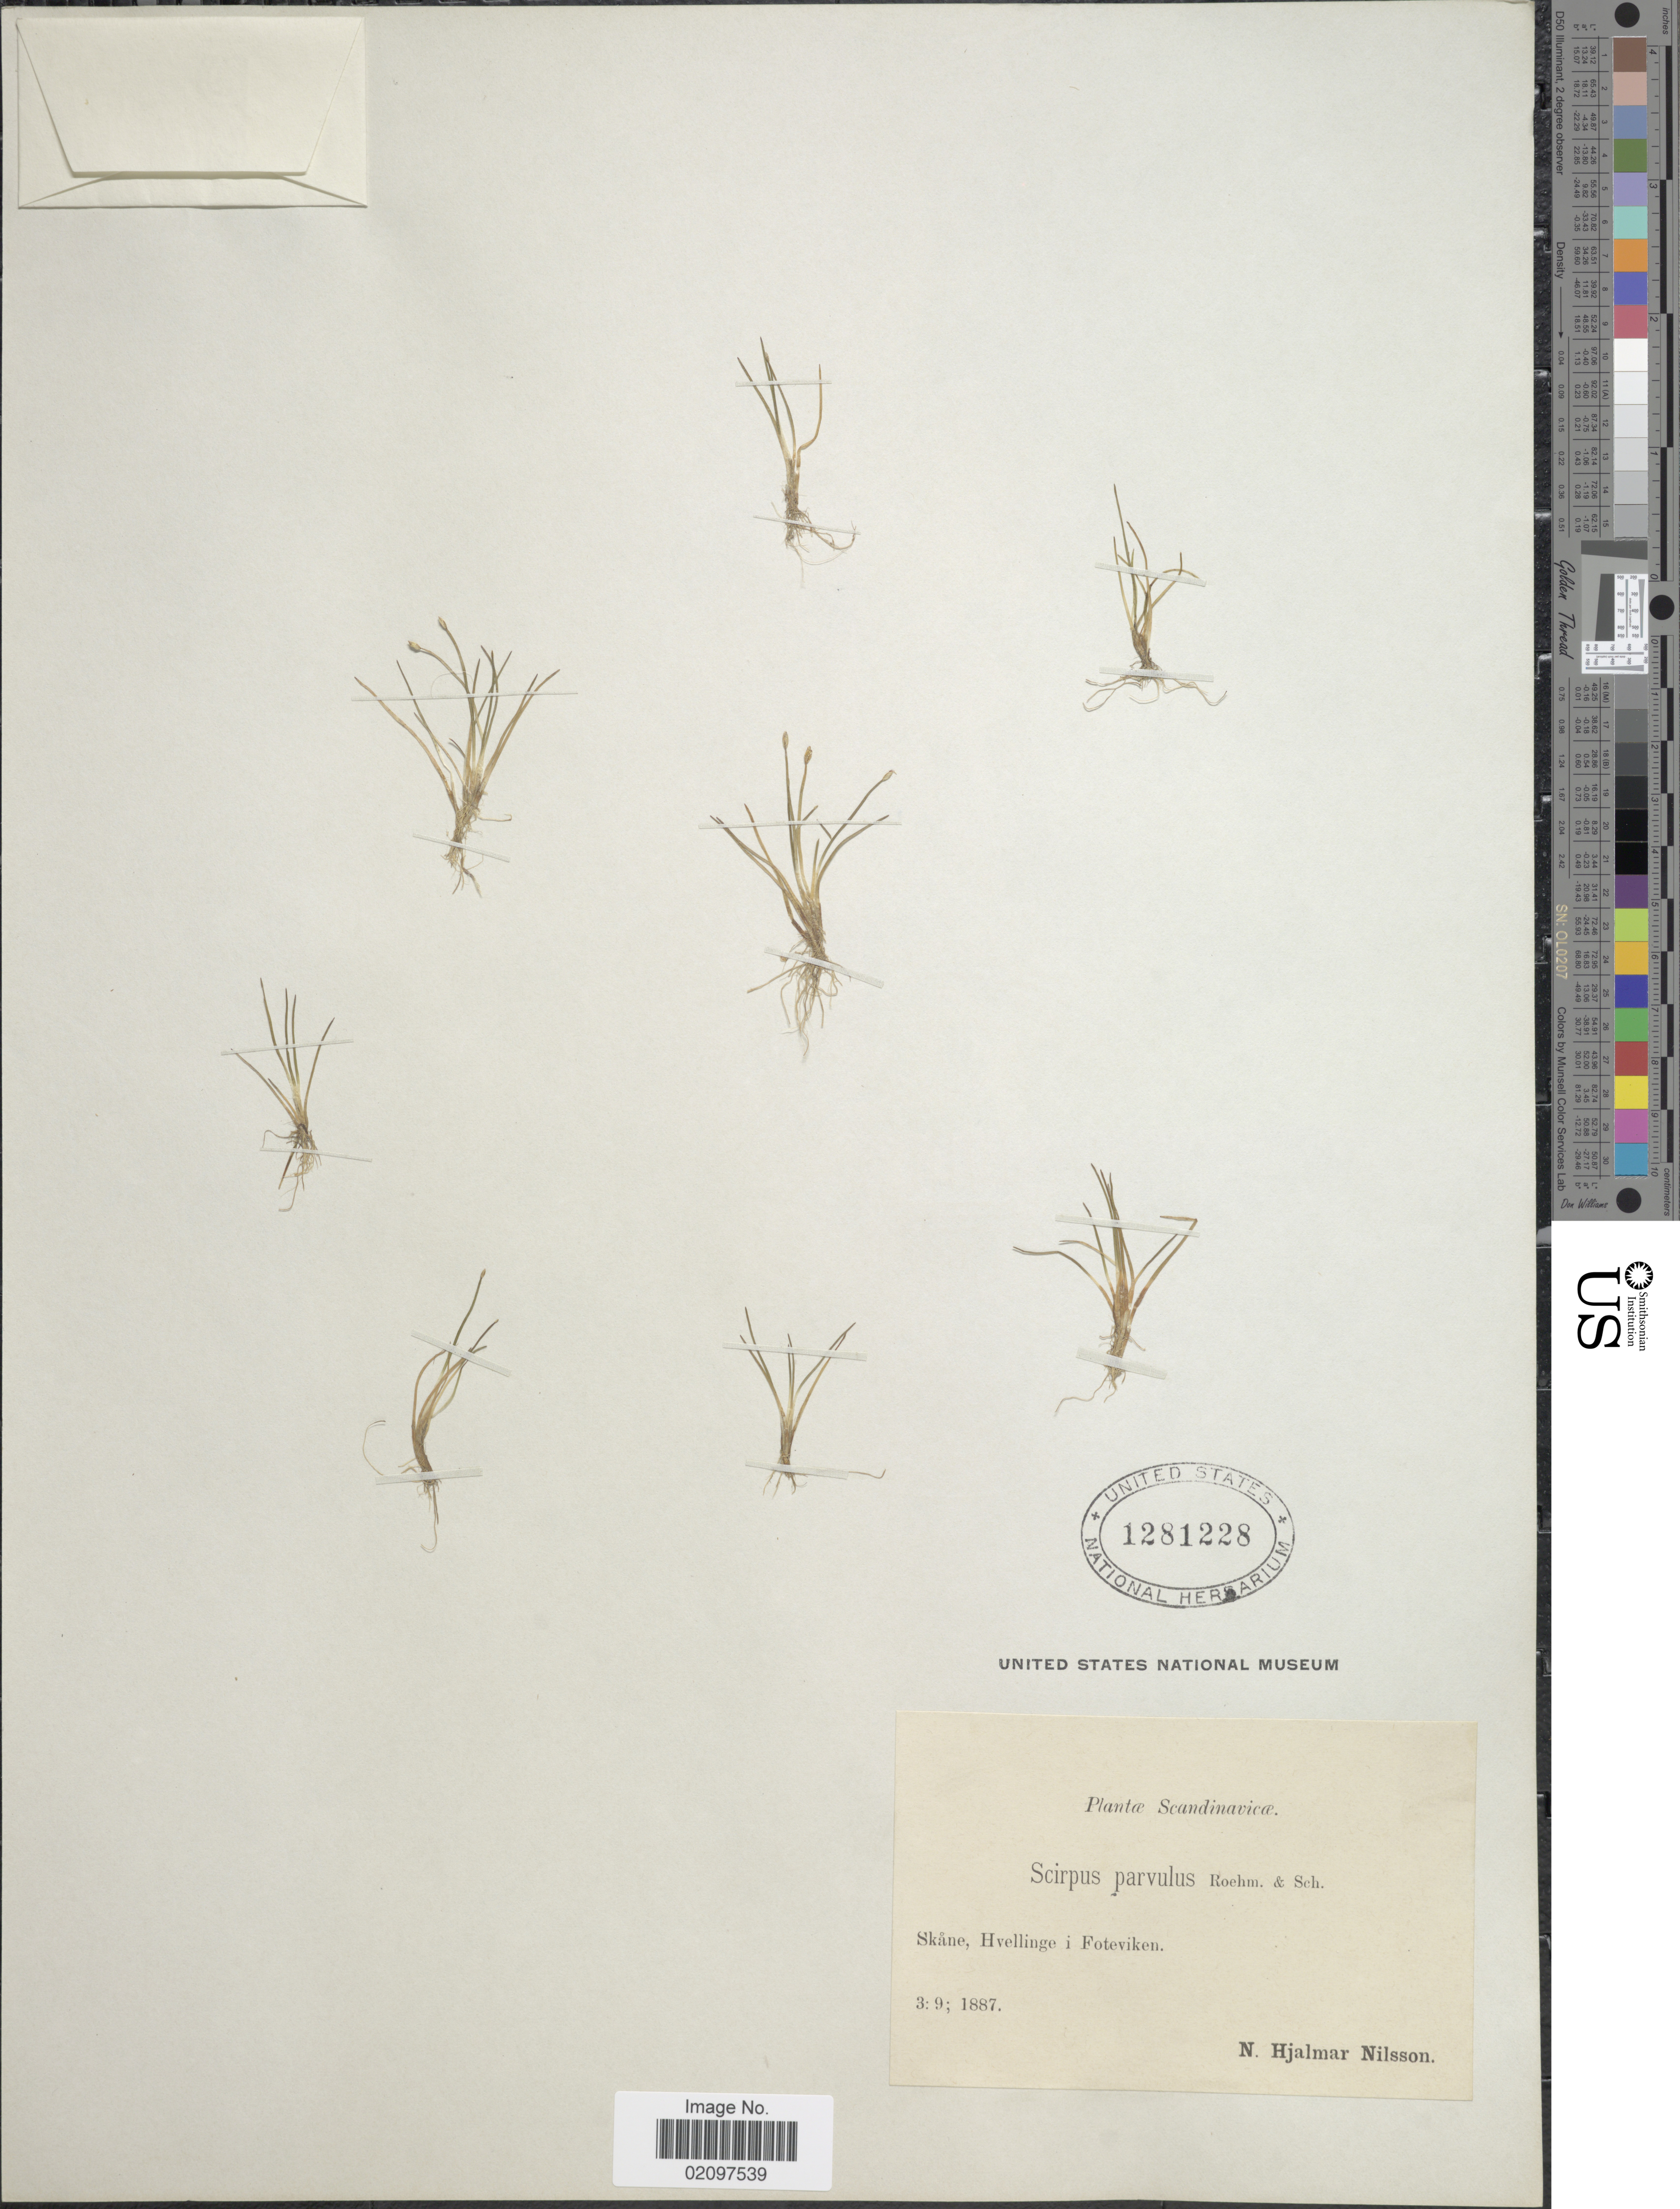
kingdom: Plantae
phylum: Tracheophyta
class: Liliopsida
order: Poales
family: Cyperaceae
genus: Eleocharis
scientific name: Eleocharis parvula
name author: (Roem. & Schult.) Link ex Williams et al.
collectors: N. H. Nilsson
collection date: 1887-09-03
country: Sweden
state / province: Skåne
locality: Hvellinge i Foteviken. Scandinavicæ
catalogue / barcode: US 1281228